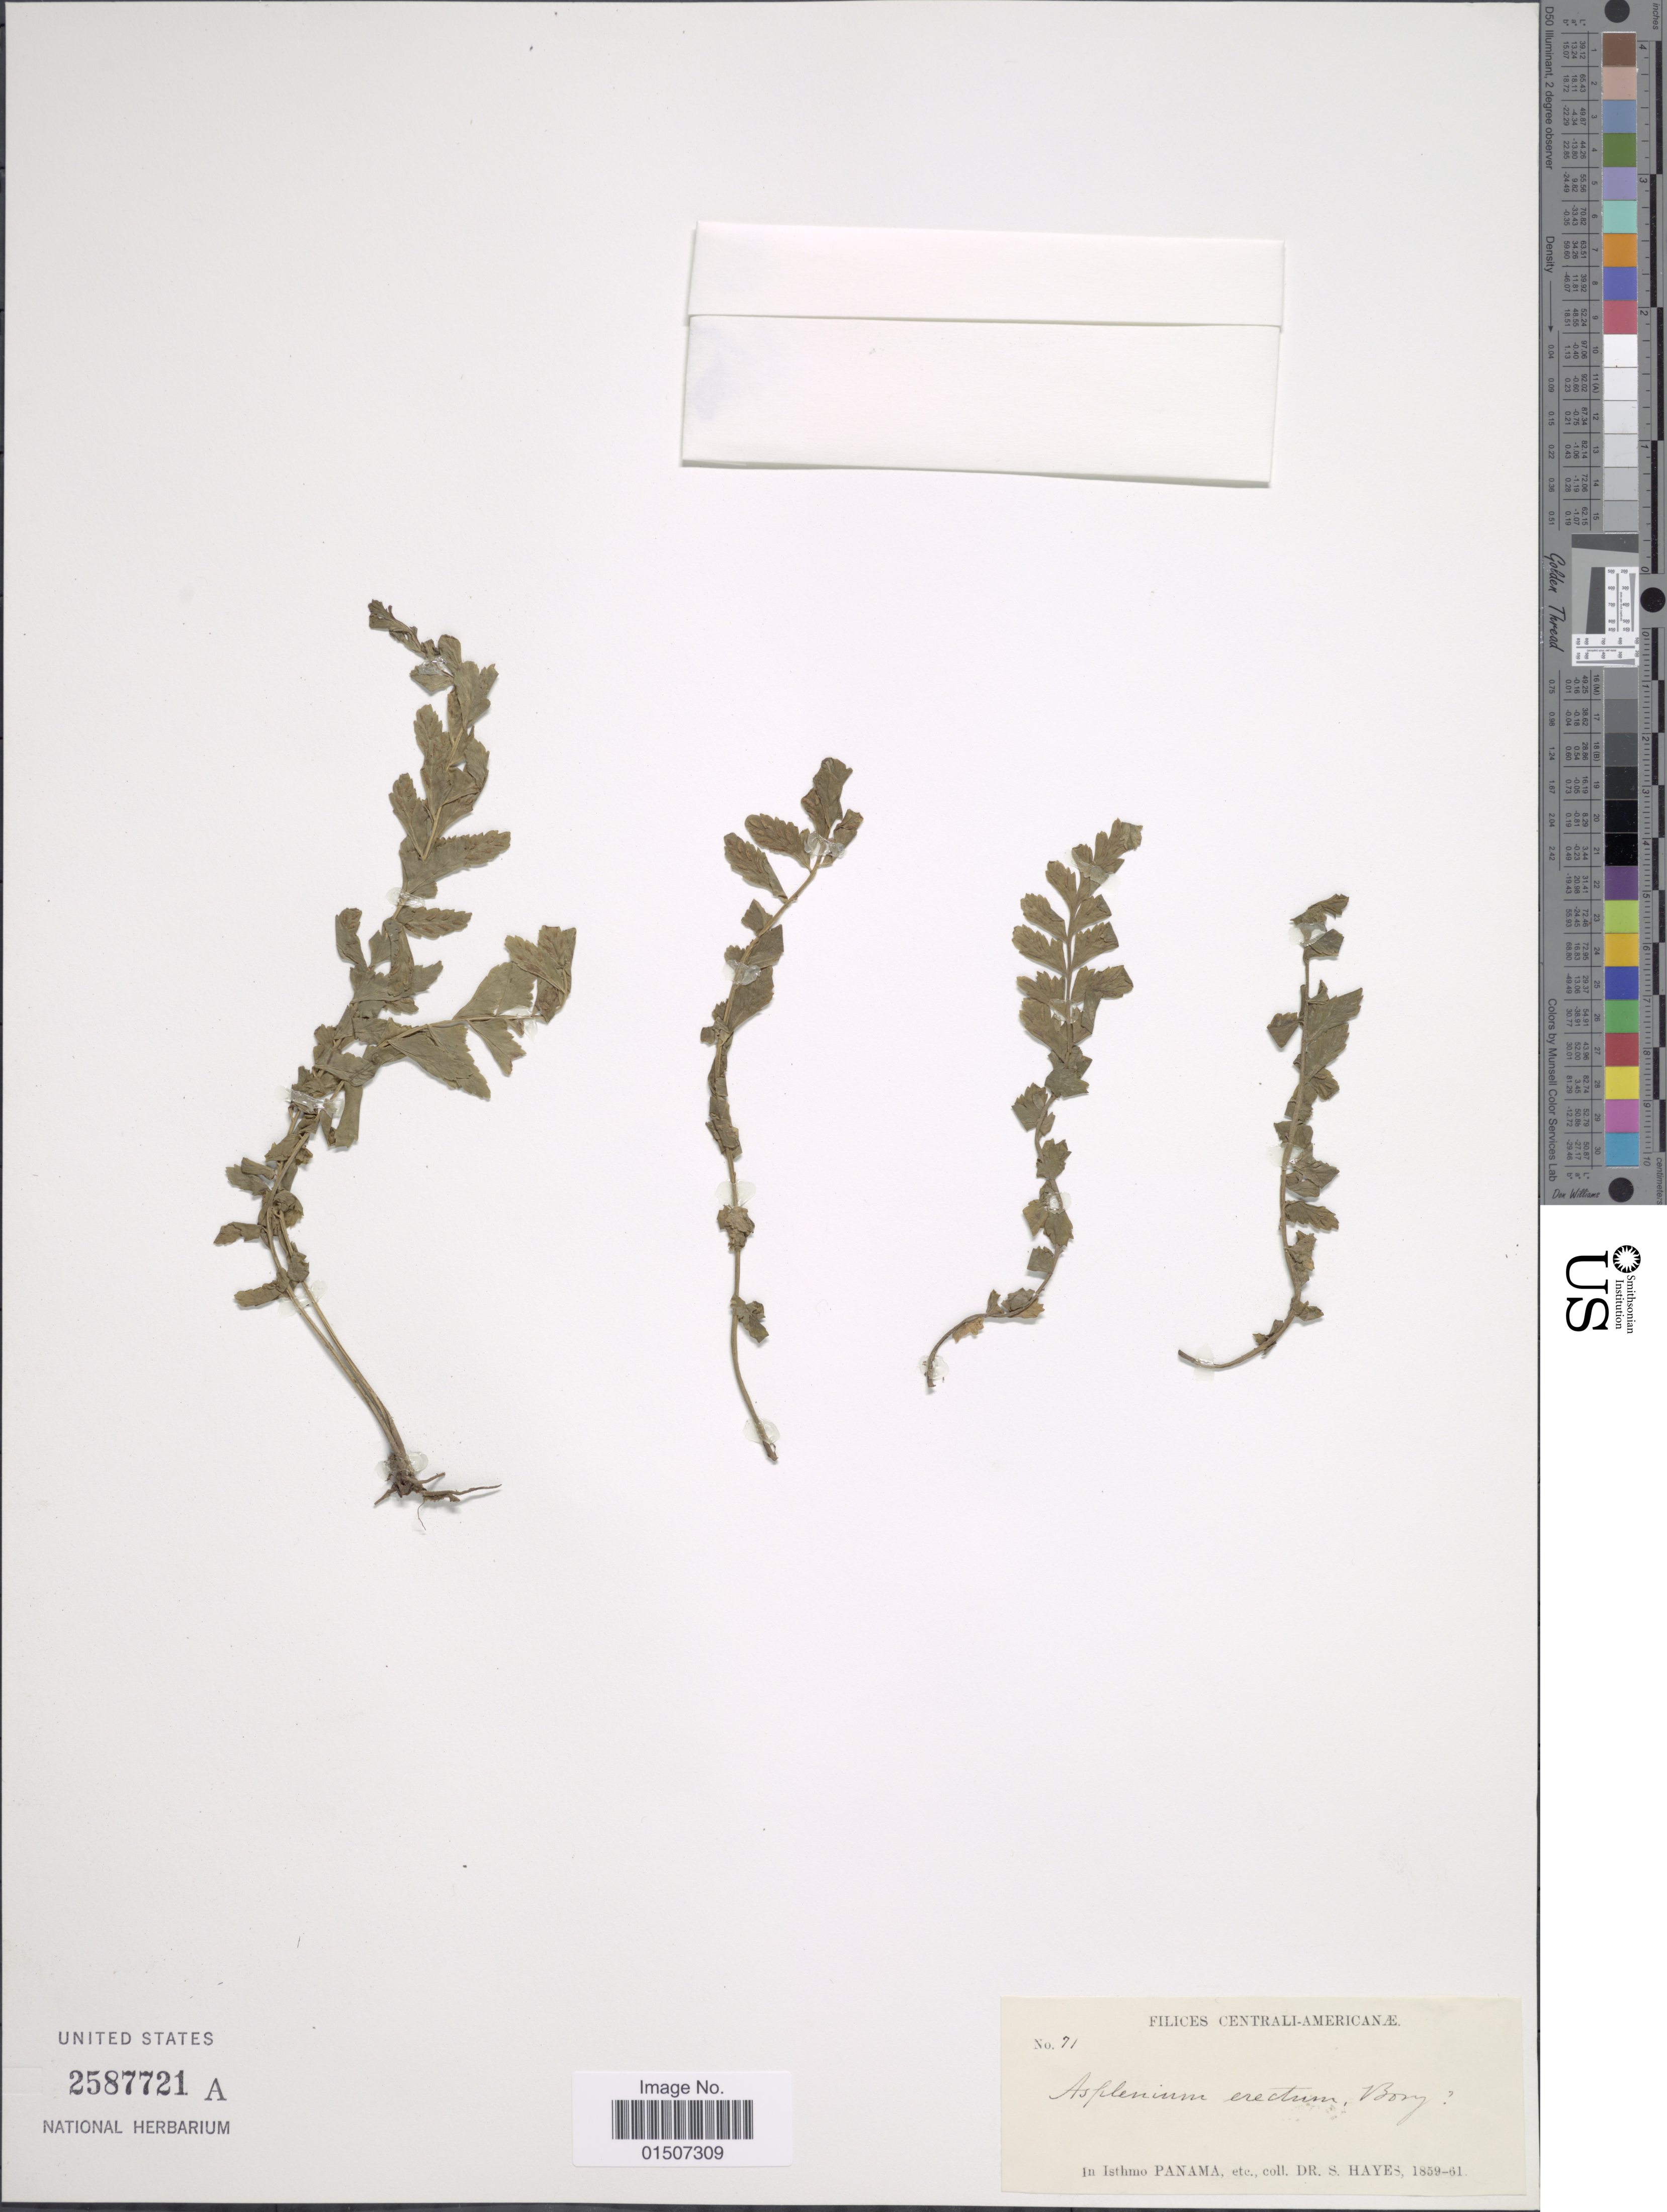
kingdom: Plantae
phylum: Tracheophyta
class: Polypodiopsida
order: Polypodiales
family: Aspleniaceae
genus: Asplenium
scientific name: Asplenium otites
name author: Link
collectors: S. Hayes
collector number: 71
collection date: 1859/1861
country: Panama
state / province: Panamá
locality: In Isthmo Panama etc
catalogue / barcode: US 2587721A